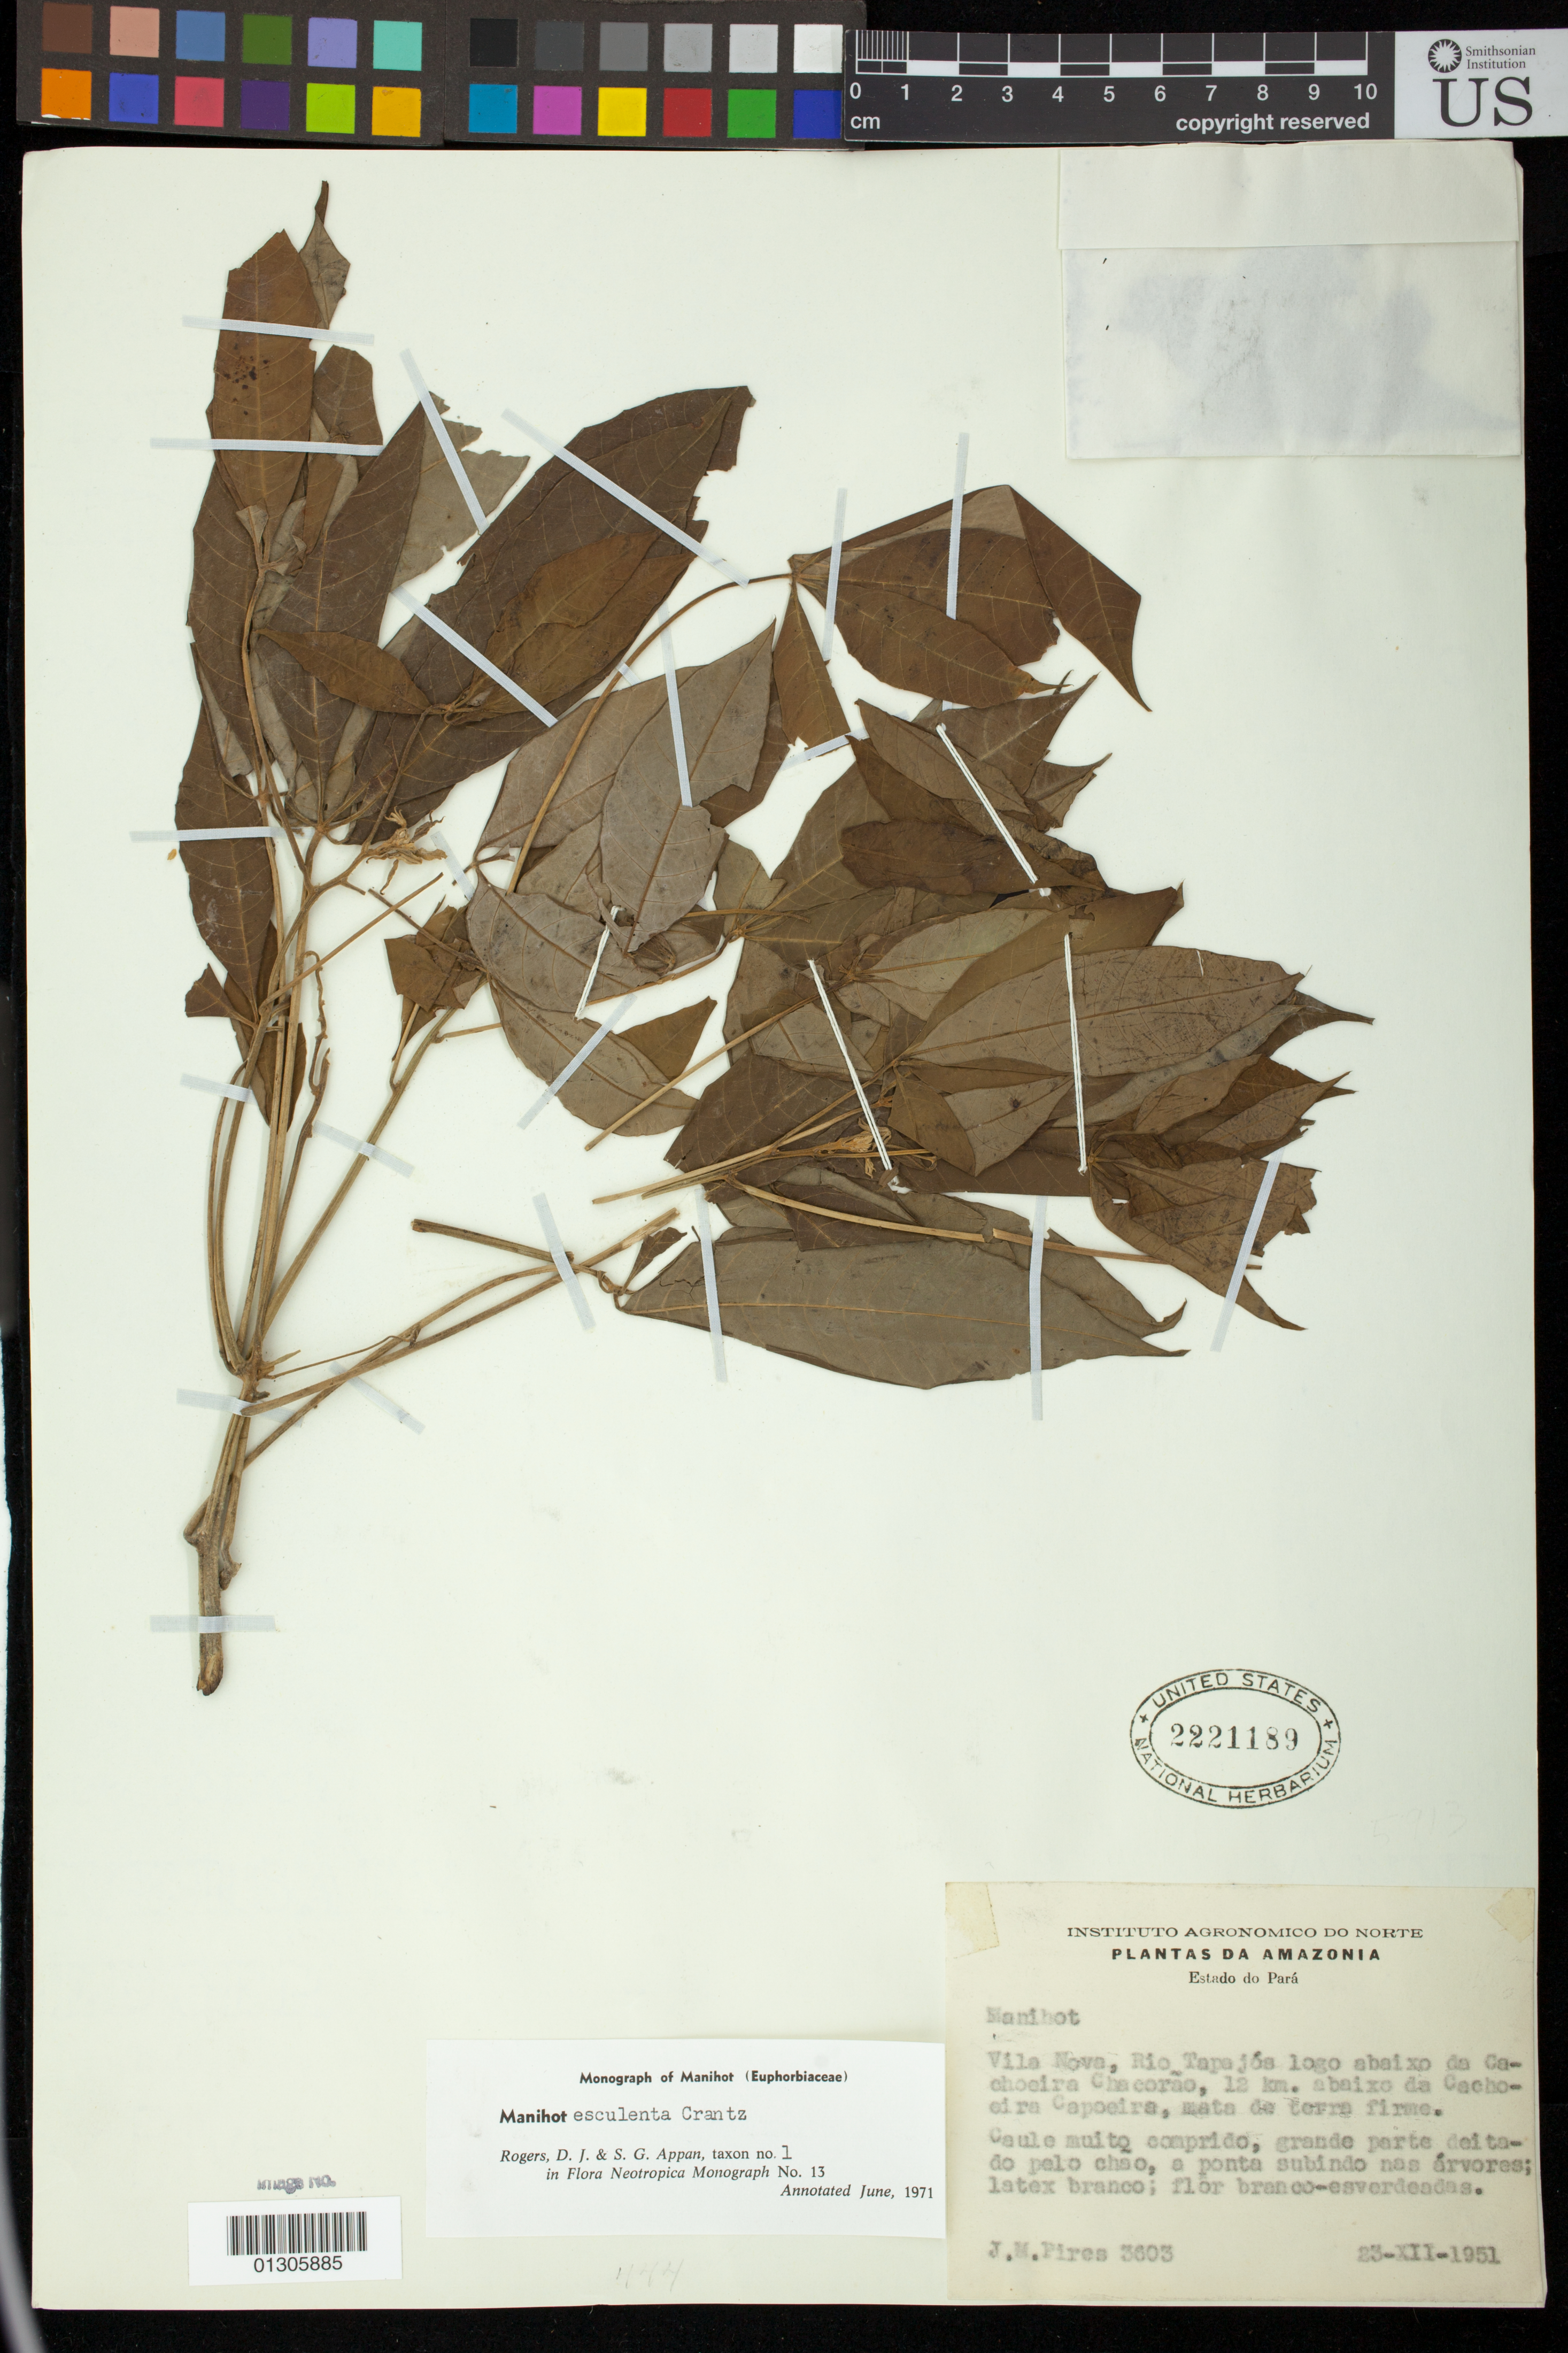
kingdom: Plantae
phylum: Tracheophyta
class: Magnoliopsida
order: Malpighiales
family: Euphorbiaceae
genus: Manihot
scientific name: Manihot esculenta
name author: Crantz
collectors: J. M. Pires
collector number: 3603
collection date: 1951-12-23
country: Brazil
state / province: Pará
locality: Vila Nova, Rio Tapajos logo abaixo da Cachoeira Chacorao, 12 km. abaixo da Cachoeirra Capeira, mata do terra firma.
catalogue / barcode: US 2221189